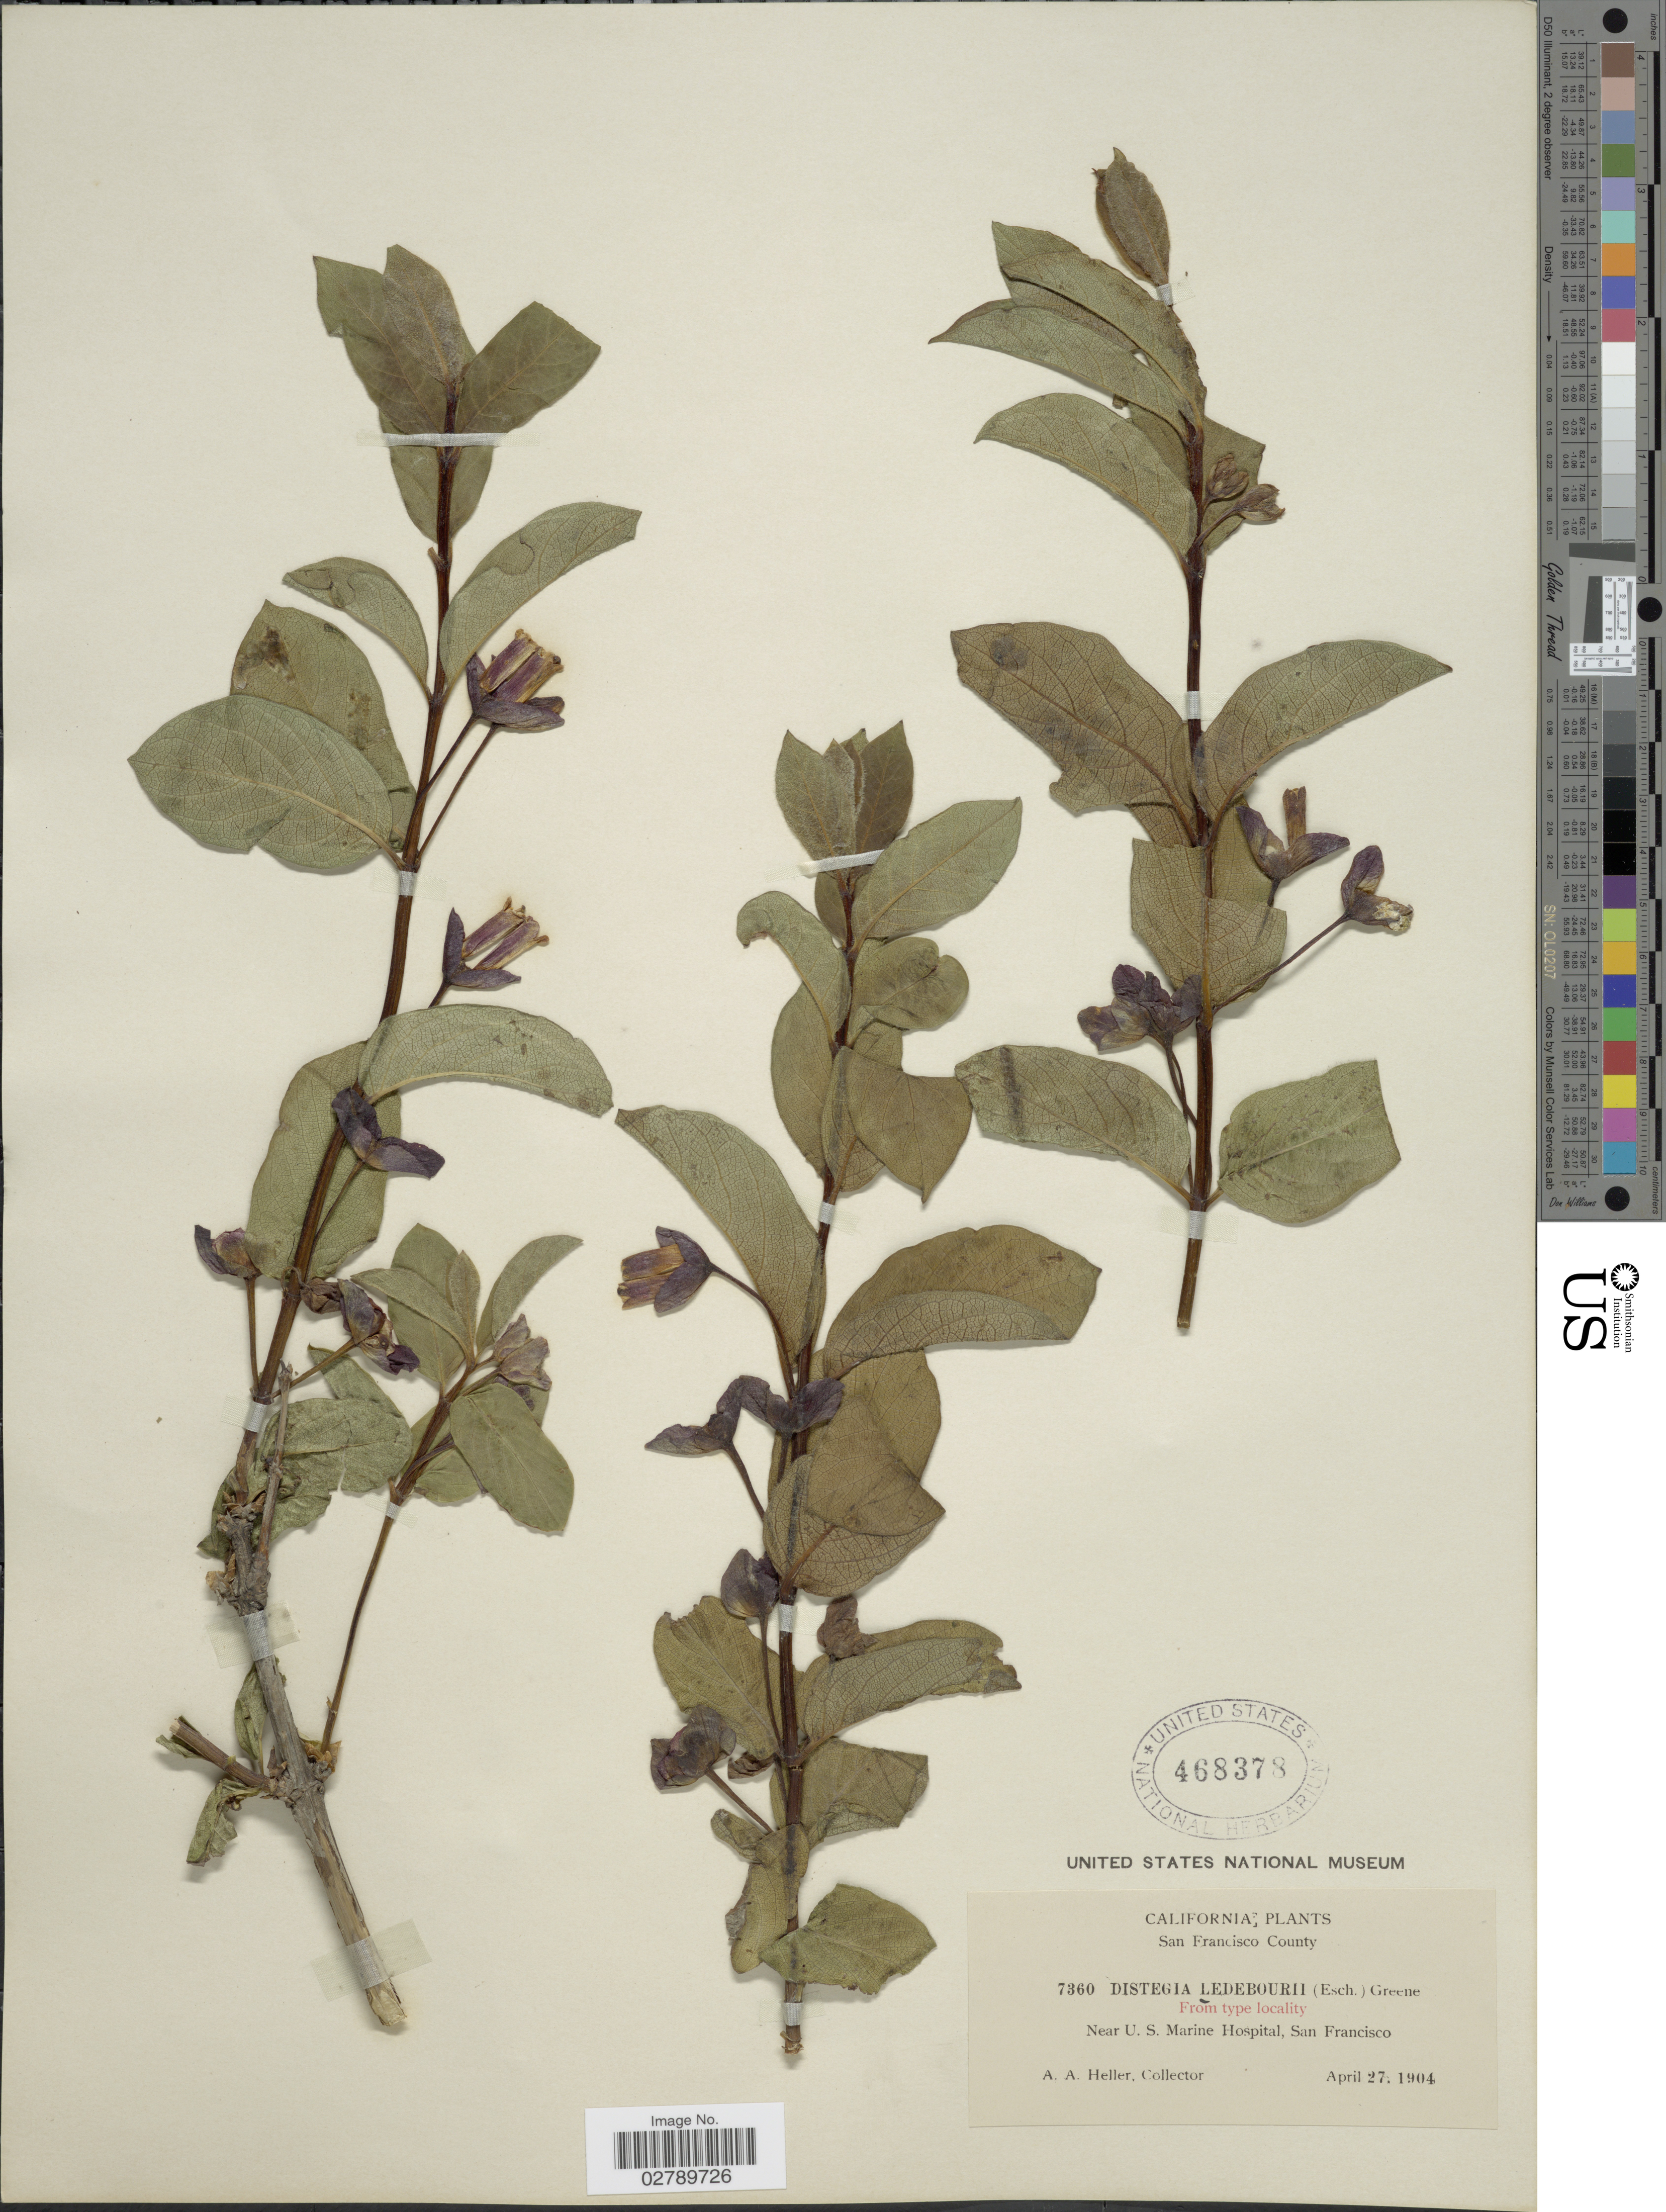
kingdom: Plantae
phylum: Tracheophyta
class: Magnoliopsida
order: Dipsacales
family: Caprifoliaceae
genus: Lonicera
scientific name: Lonicera ledebourii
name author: Eschsch.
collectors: A. A. Heller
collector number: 7360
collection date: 1904-04-27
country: United States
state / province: California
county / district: San Francisco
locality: San Francisco County. Near U.S. Marine Hospital, San Francisco.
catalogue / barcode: US 468378